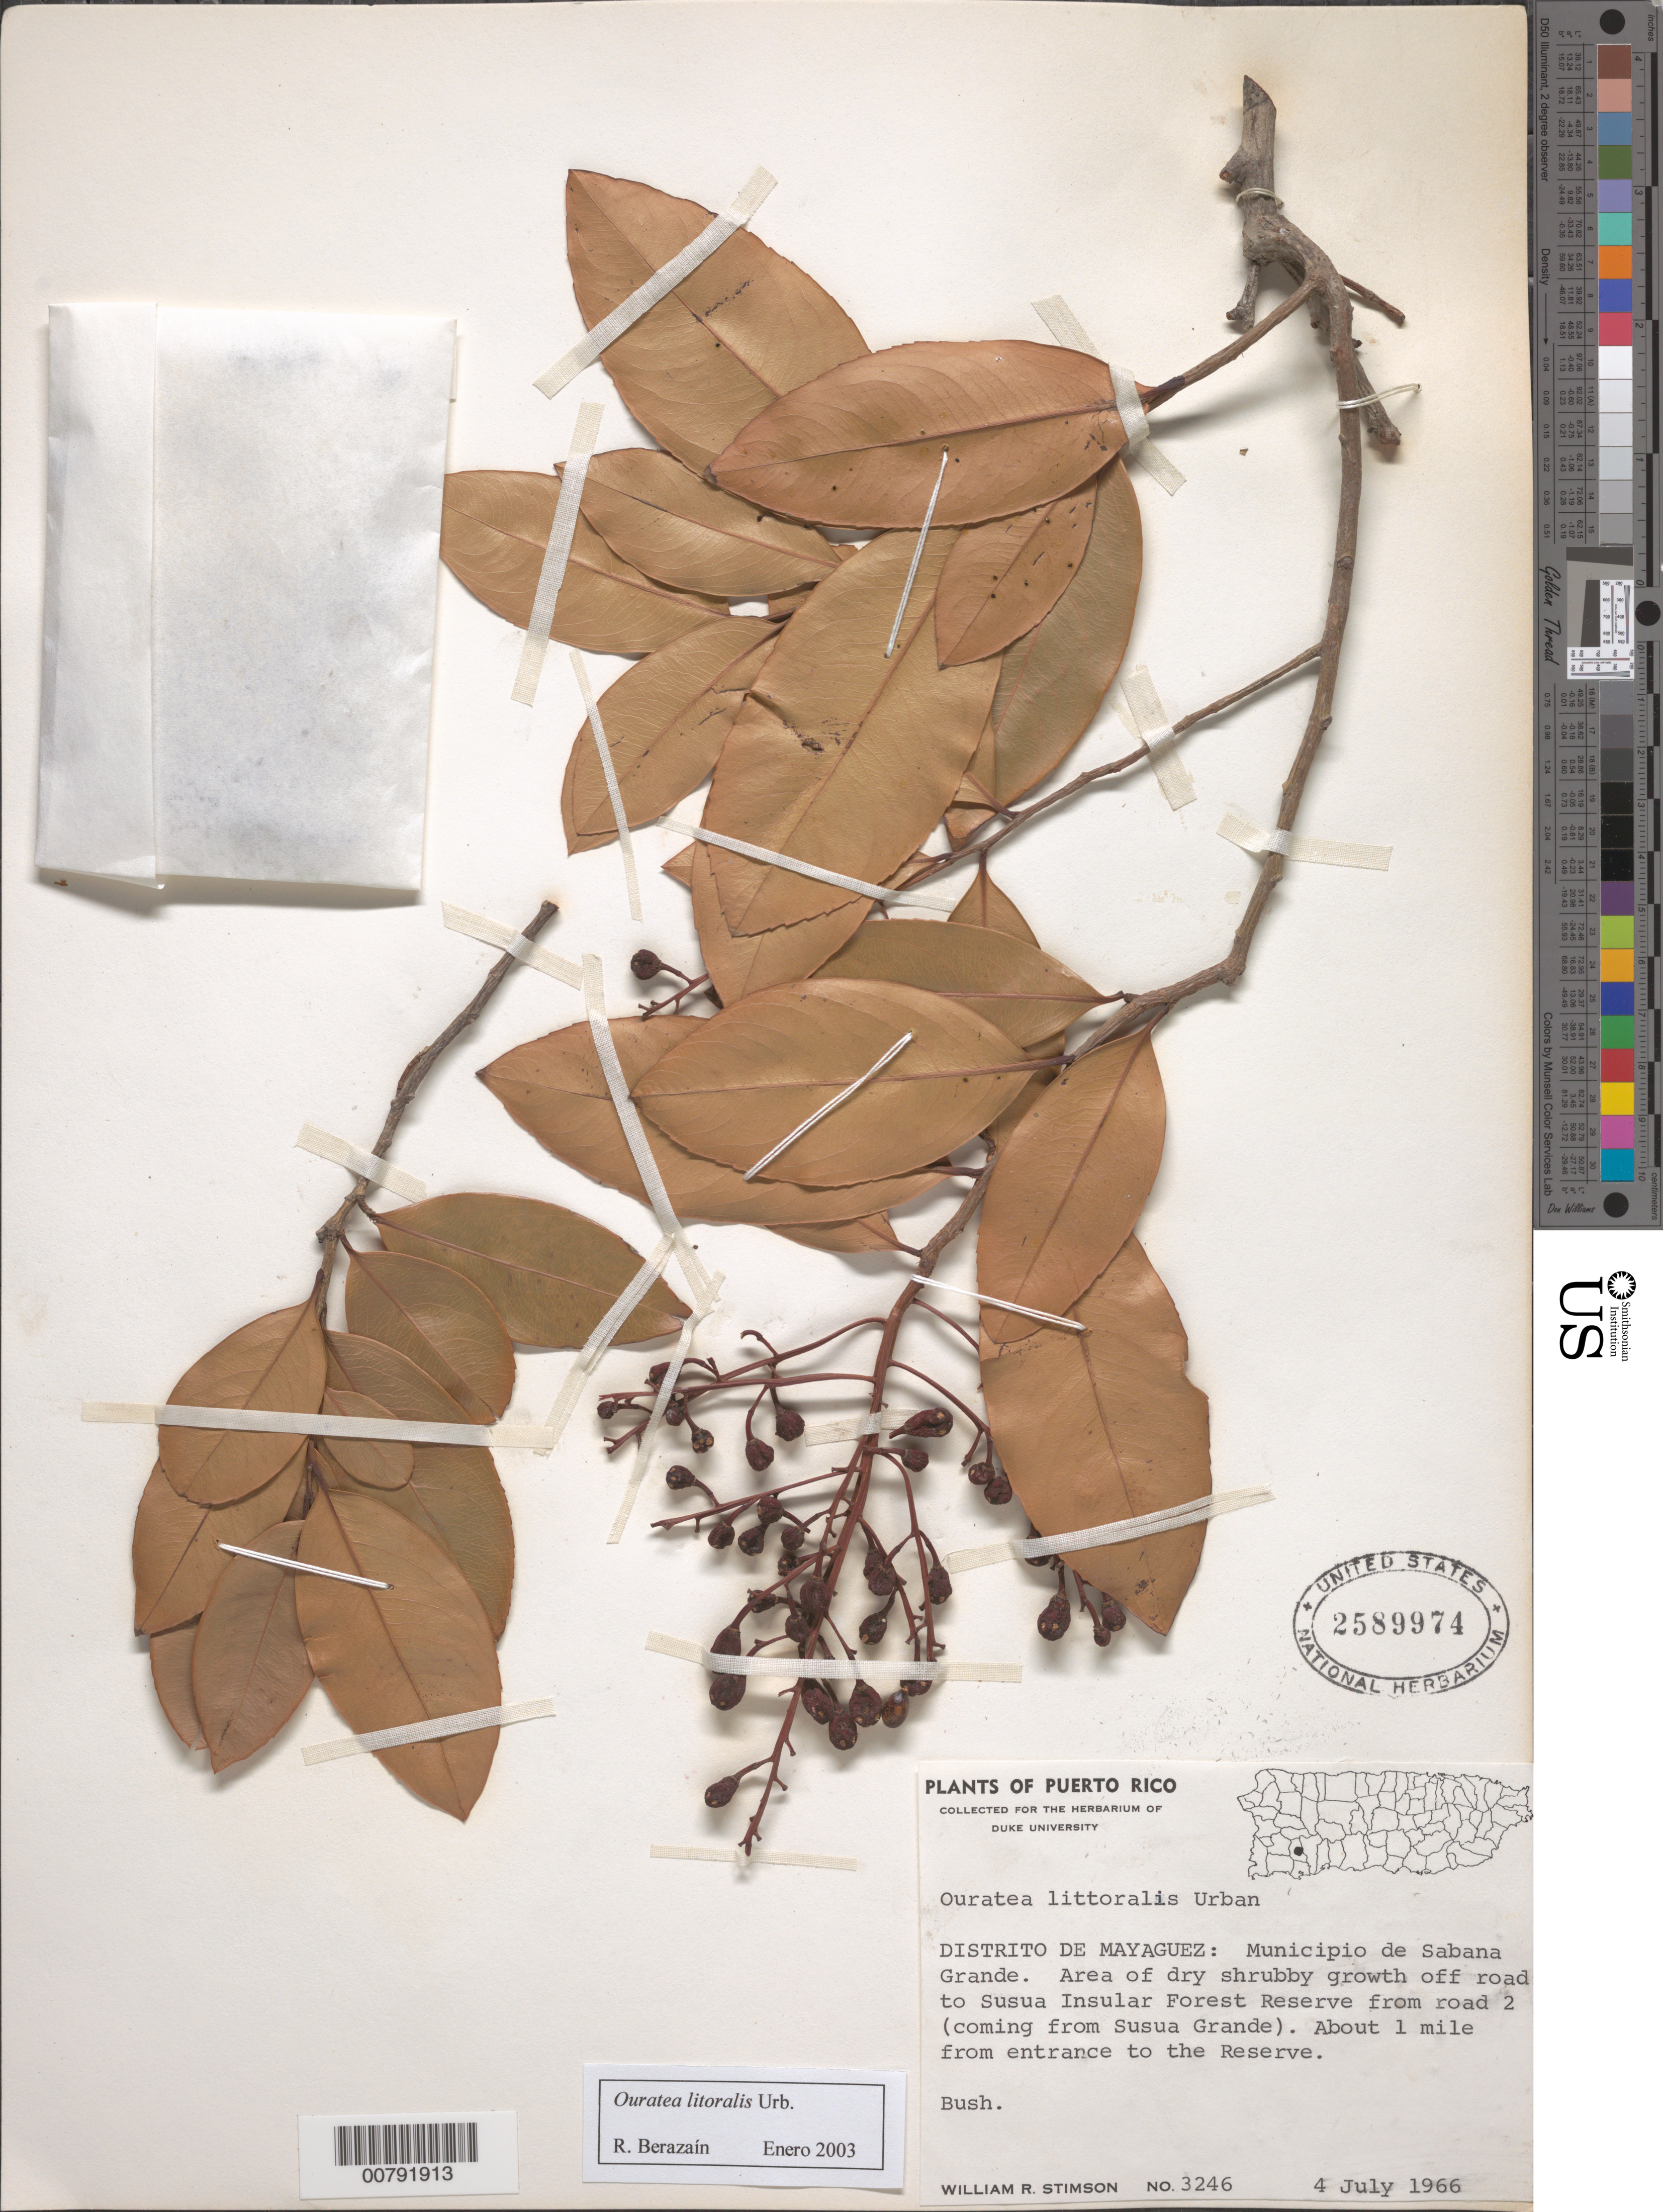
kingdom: Plantae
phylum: Tracheophyta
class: Magnoliopsida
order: Malpighiales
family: Ochnaceae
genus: Ouratea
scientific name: Ouratea littoralis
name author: Urb.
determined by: Berazaín, R.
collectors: W. R. Stimson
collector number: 3246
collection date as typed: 04 Jul 1966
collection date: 1966-07-04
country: Puerto Rico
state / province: Mayagüez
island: Puerto Rico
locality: Mayaguez, Mun. Sabana Grande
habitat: Area of dry shrubby growth off road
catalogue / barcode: US 2589974